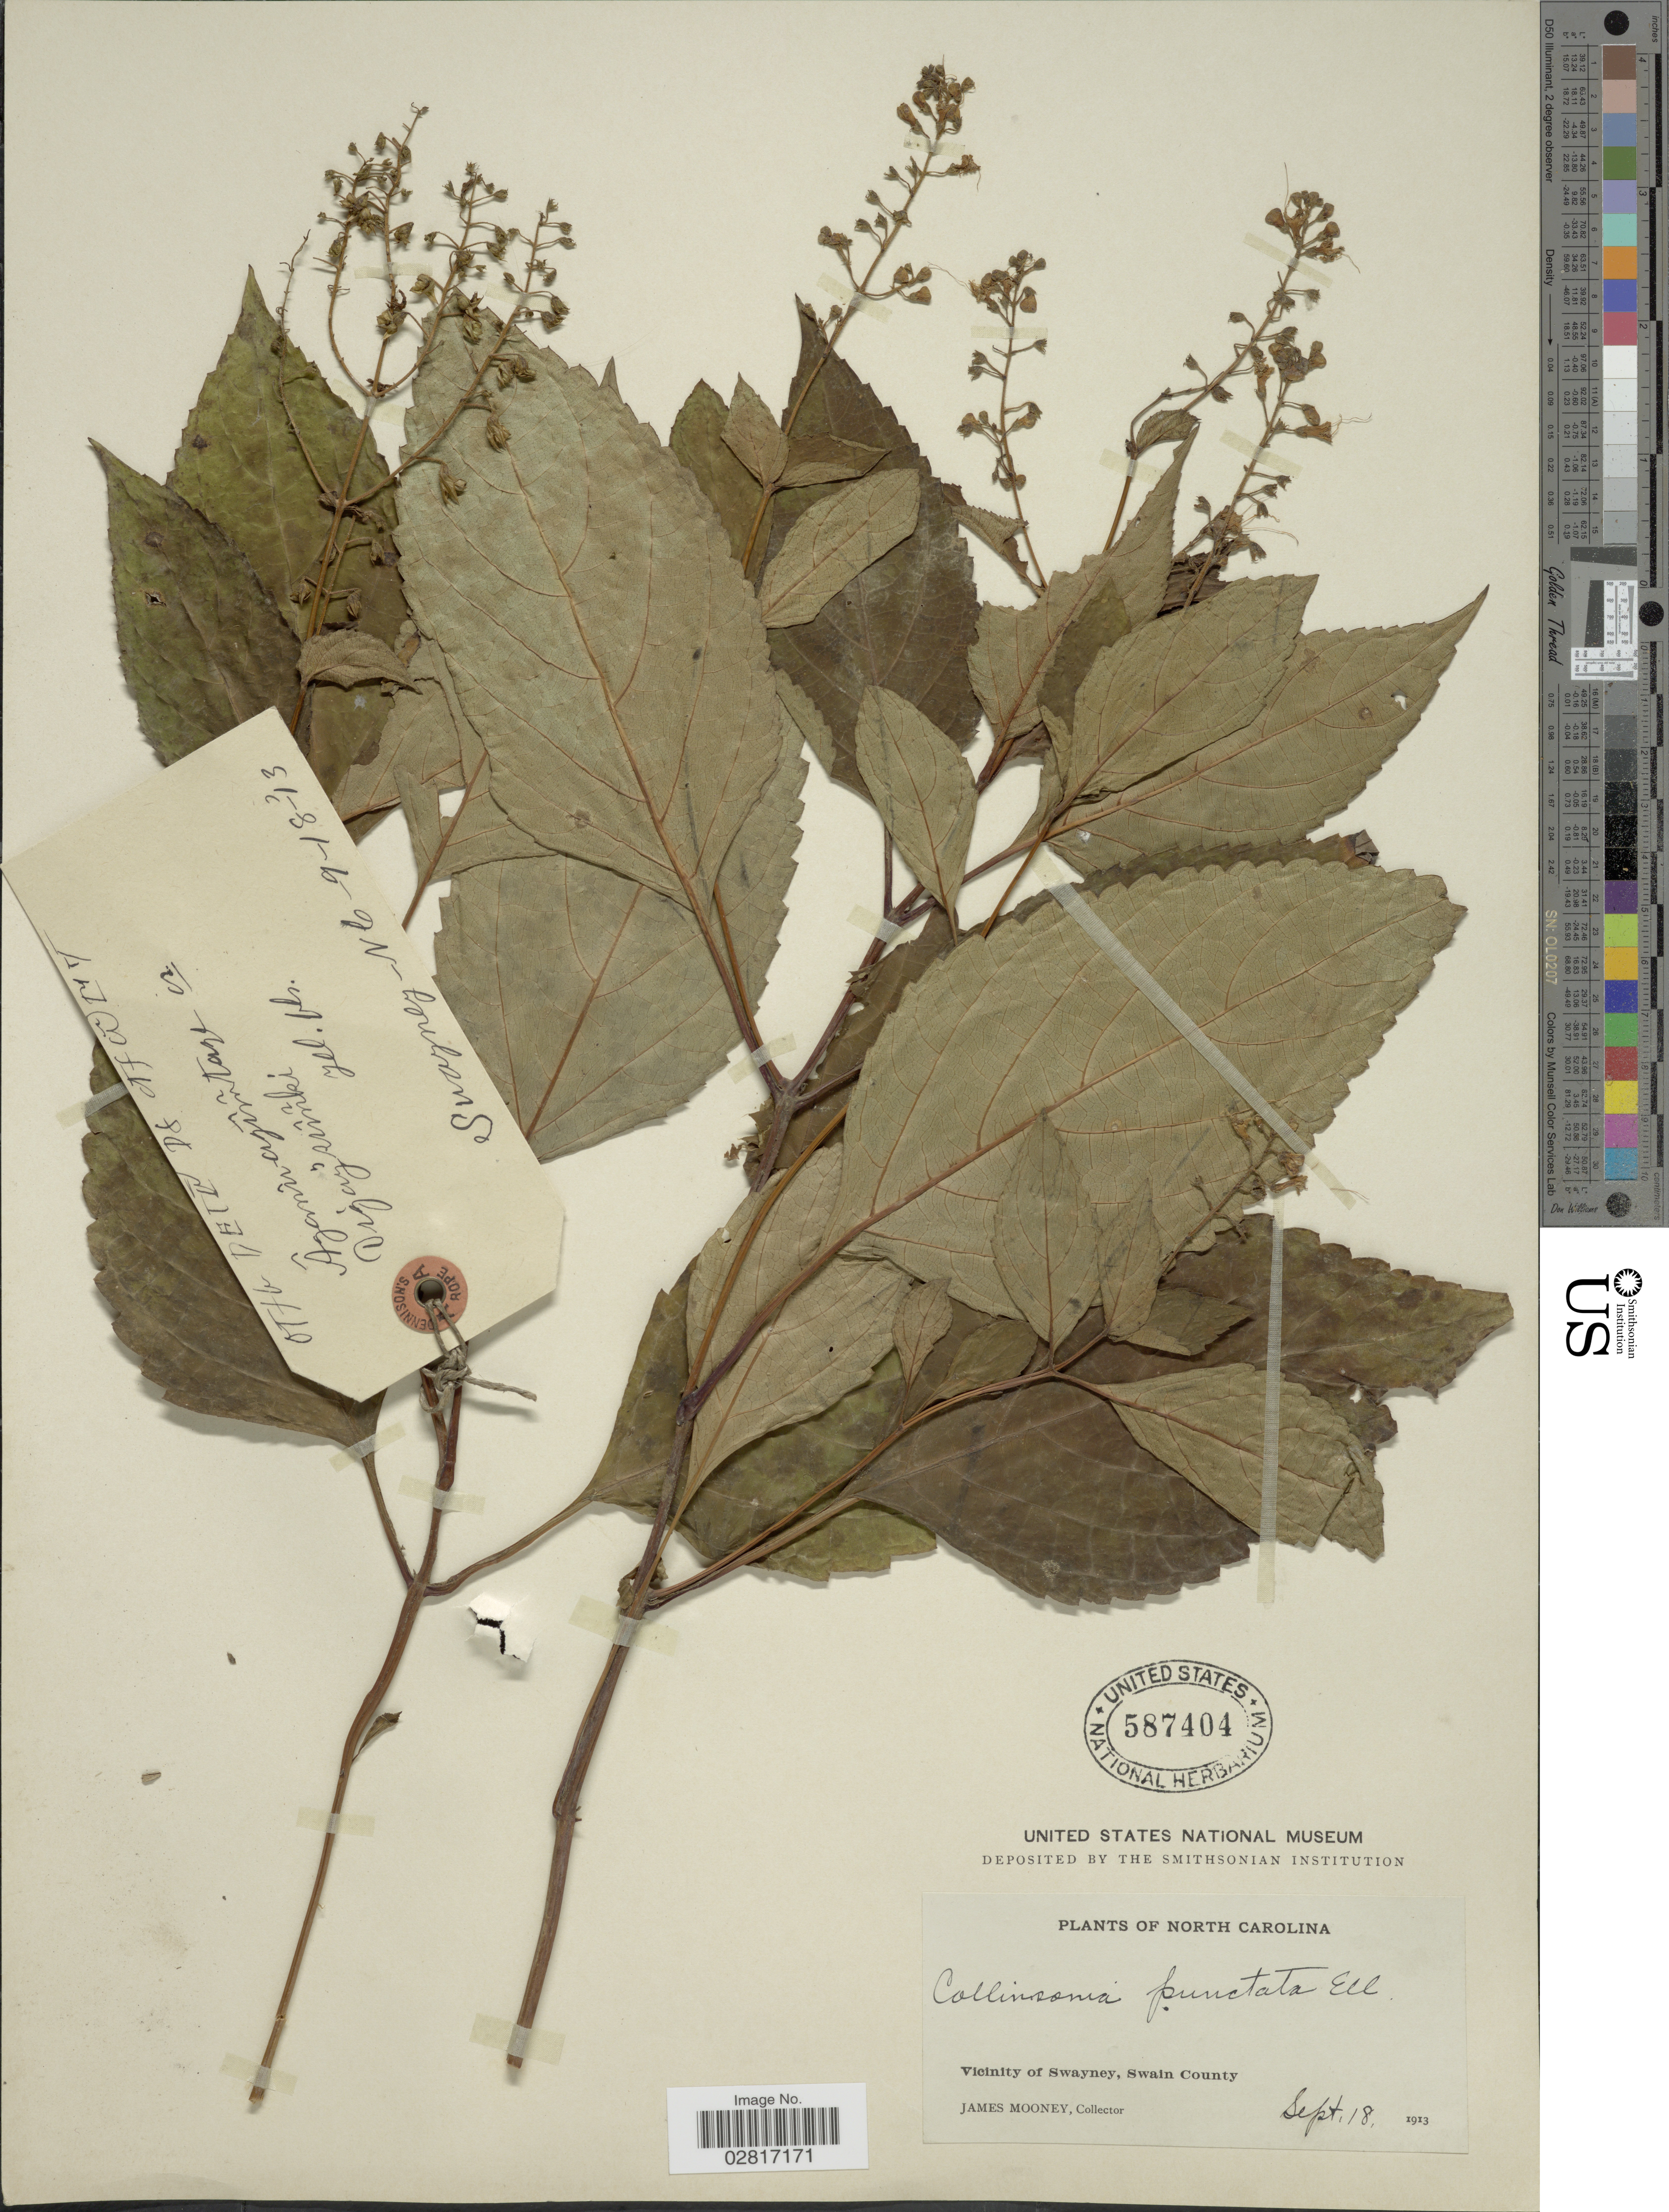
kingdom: Plantae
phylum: Tracheophyta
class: Magnoliopsida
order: Lamiales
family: Lamiaceae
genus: Collinsonia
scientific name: Collinsonia punctata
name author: Elliott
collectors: J. Mooney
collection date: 1913-09-18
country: United States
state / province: North Carolina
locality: Vicinity of Swayney, Swain County.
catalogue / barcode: US 587404